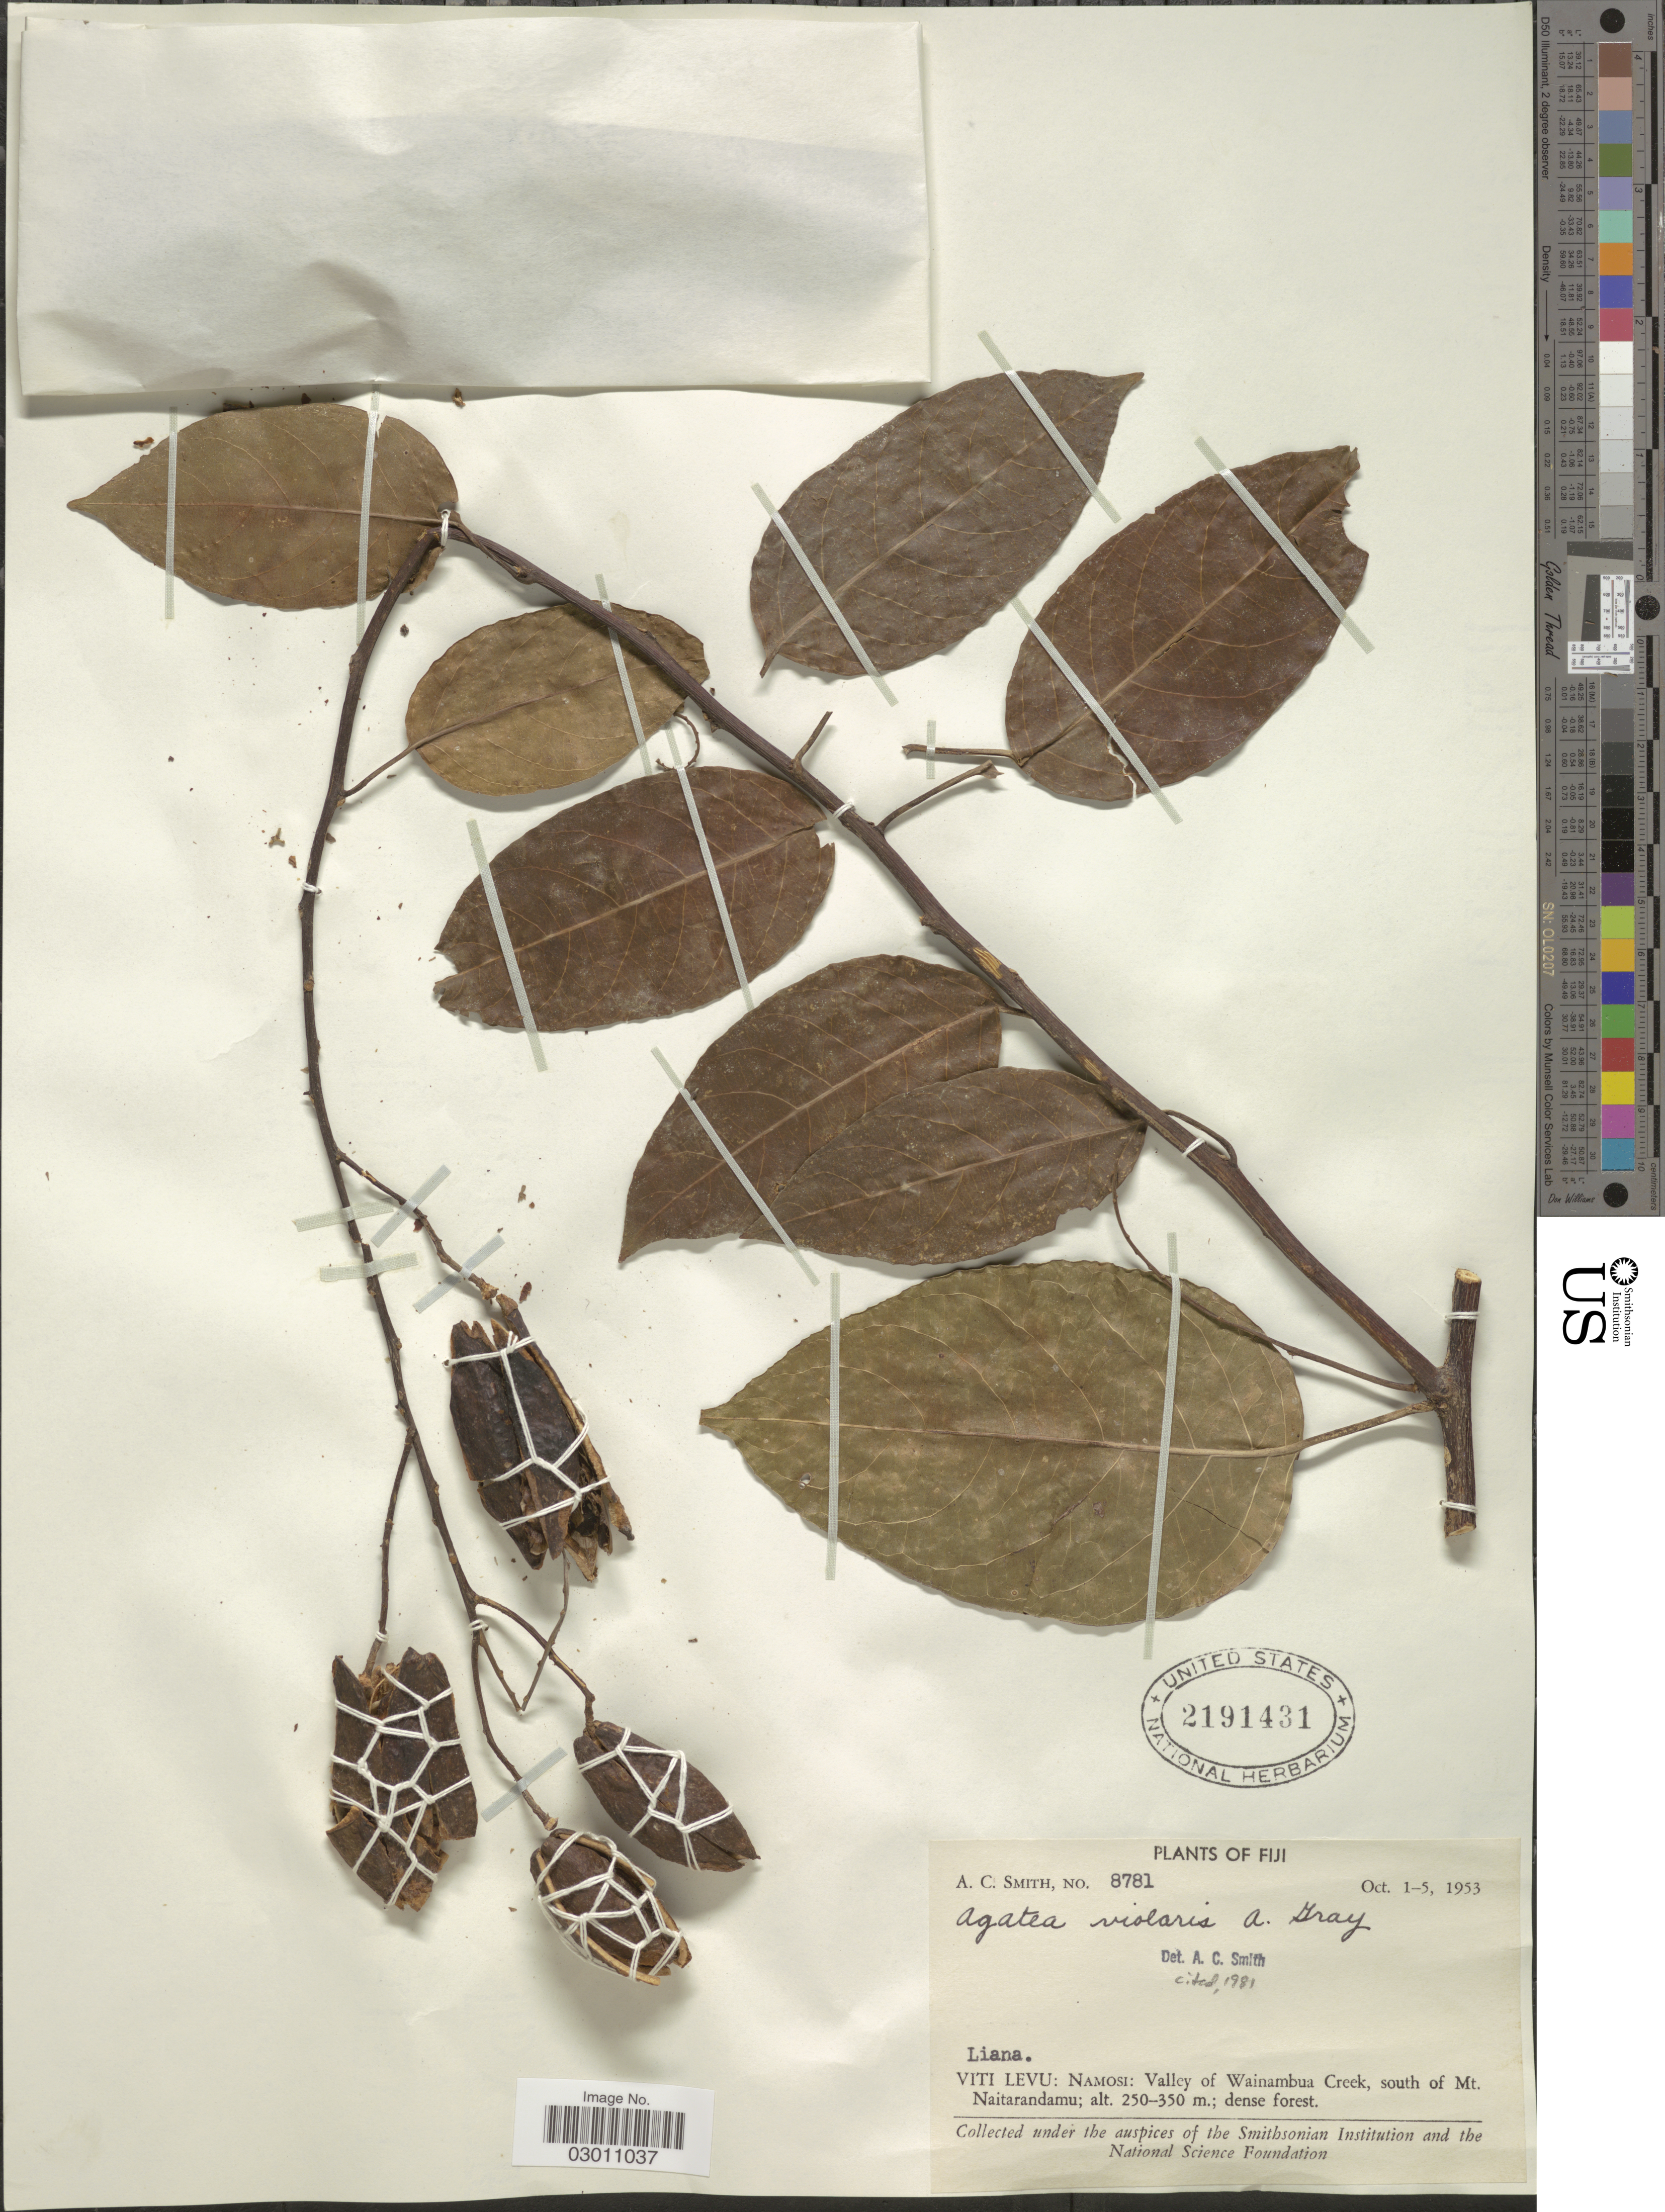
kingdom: Plantae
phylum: Tracheophyta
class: Magnoliopsida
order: Malpighiales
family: Violaceae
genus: Agatea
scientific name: Agatea violaris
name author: A. Gray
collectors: A. C. Smith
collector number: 8781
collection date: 1953-10-01/1953-10-05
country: Fiji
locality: Viti Levu: Namosi: Valley of Wainambua Creek, south of Mt. Naitarandamu.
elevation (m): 250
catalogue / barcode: US 2191431